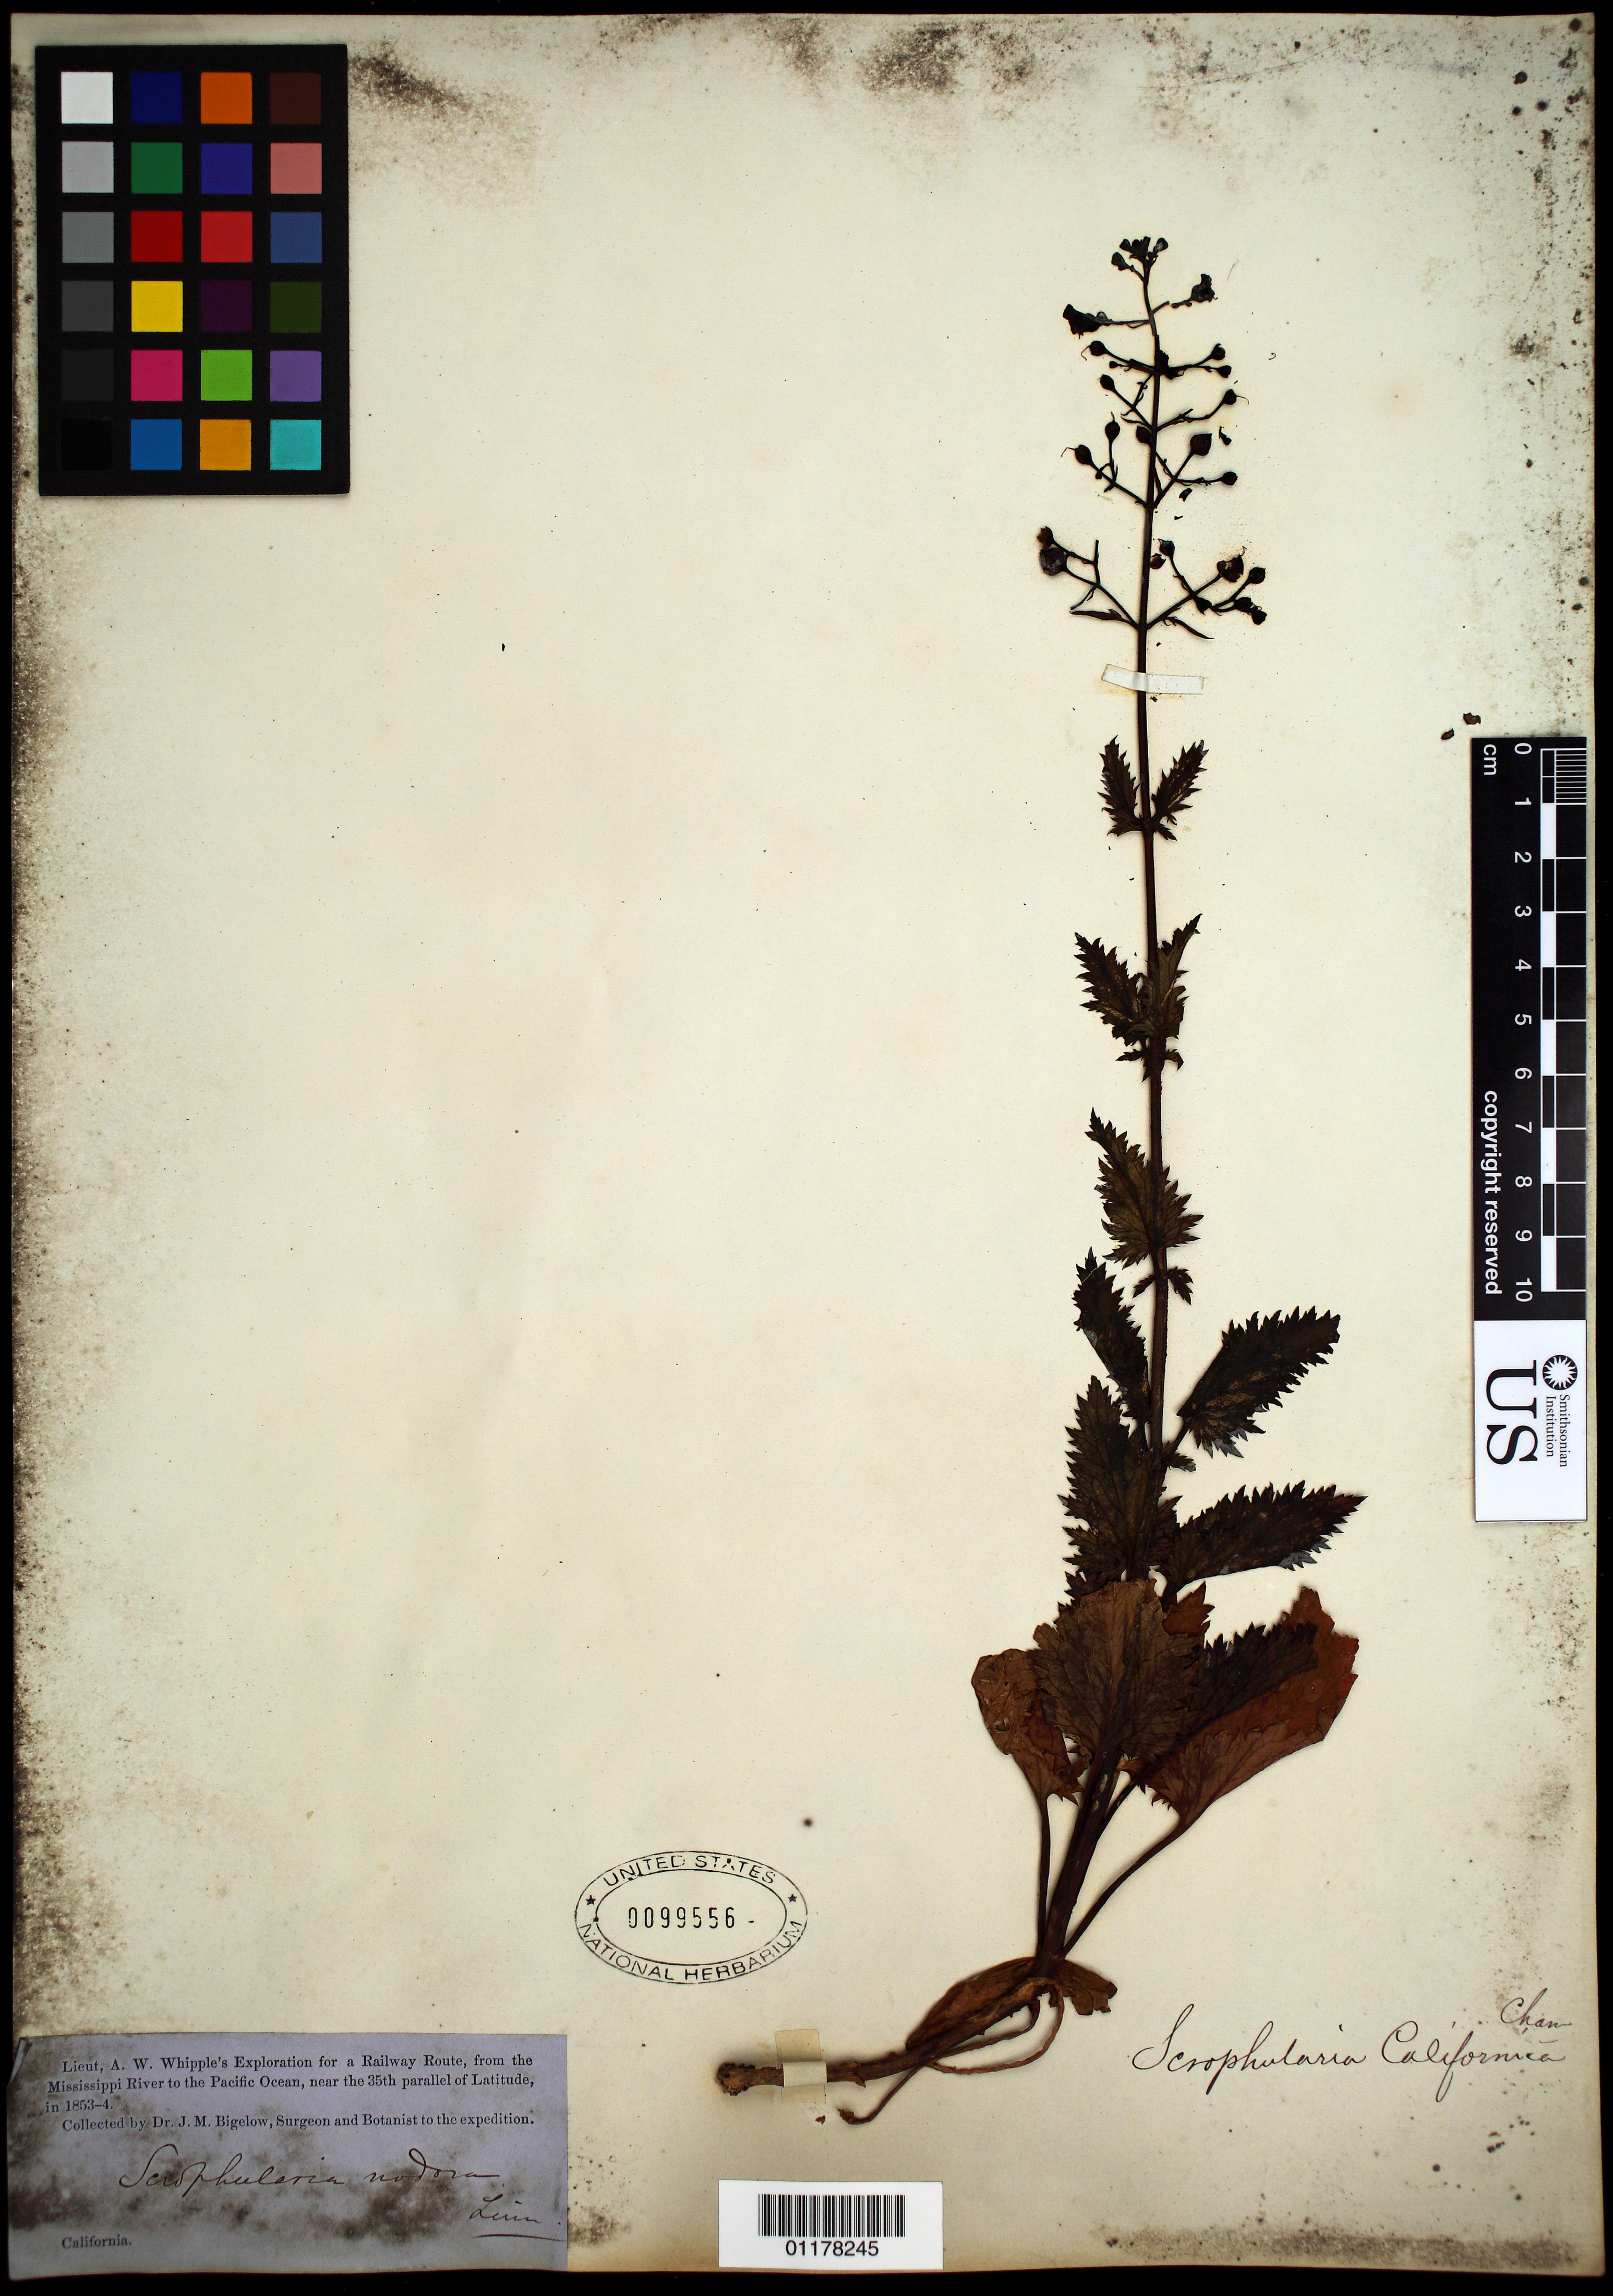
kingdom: Plantae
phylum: Tracheophyta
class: Magnoliopsida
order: Lamiales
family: Scrophulariaceae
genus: Scrophularia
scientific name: Scrophularia californica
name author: Cham. & Schltdl.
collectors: J. M. Bigelow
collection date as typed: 1853 to -- --- 1854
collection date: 1853/1854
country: United States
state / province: California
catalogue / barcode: US 99556